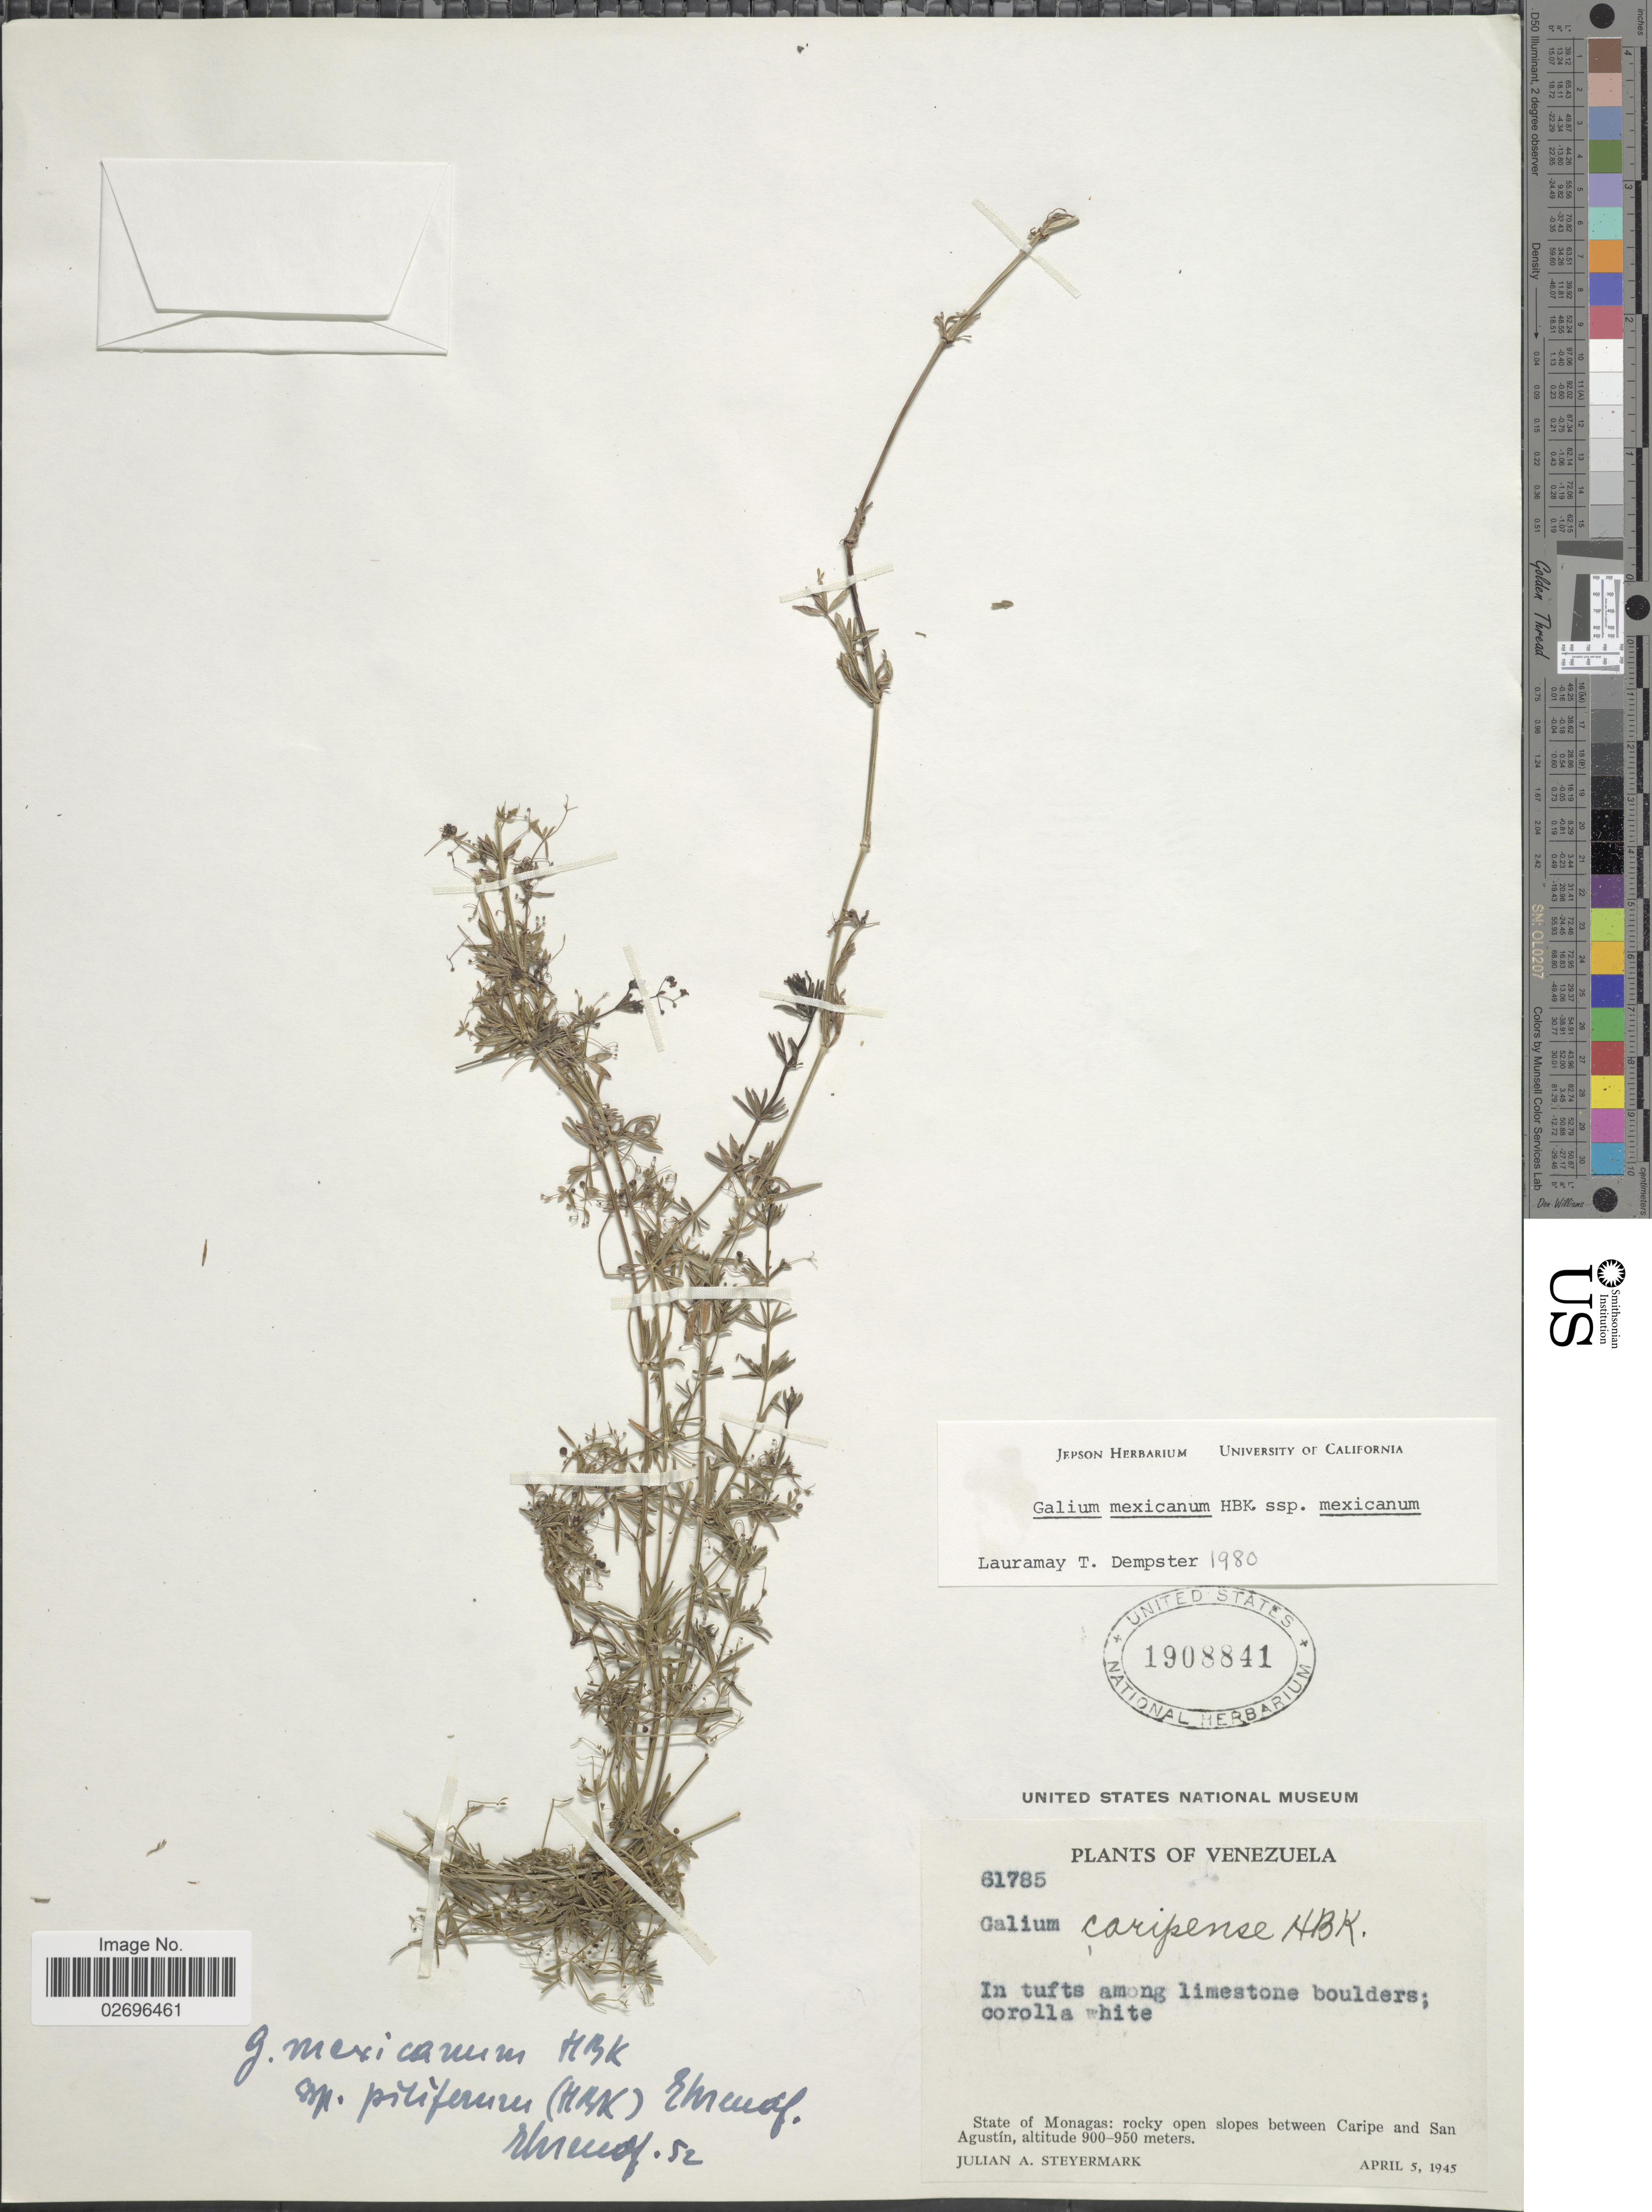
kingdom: Plantae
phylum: Tracheophyta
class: Magnoliopsida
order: Gentianales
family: Rubiaceae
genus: Galium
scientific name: Galium mexicanum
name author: Kunth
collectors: J. Steyermark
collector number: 61785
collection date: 1945-04-05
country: Venezuela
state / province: Monagas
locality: Rocky open slopes between Caripe and San Agustín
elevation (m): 900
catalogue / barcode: US 1908841